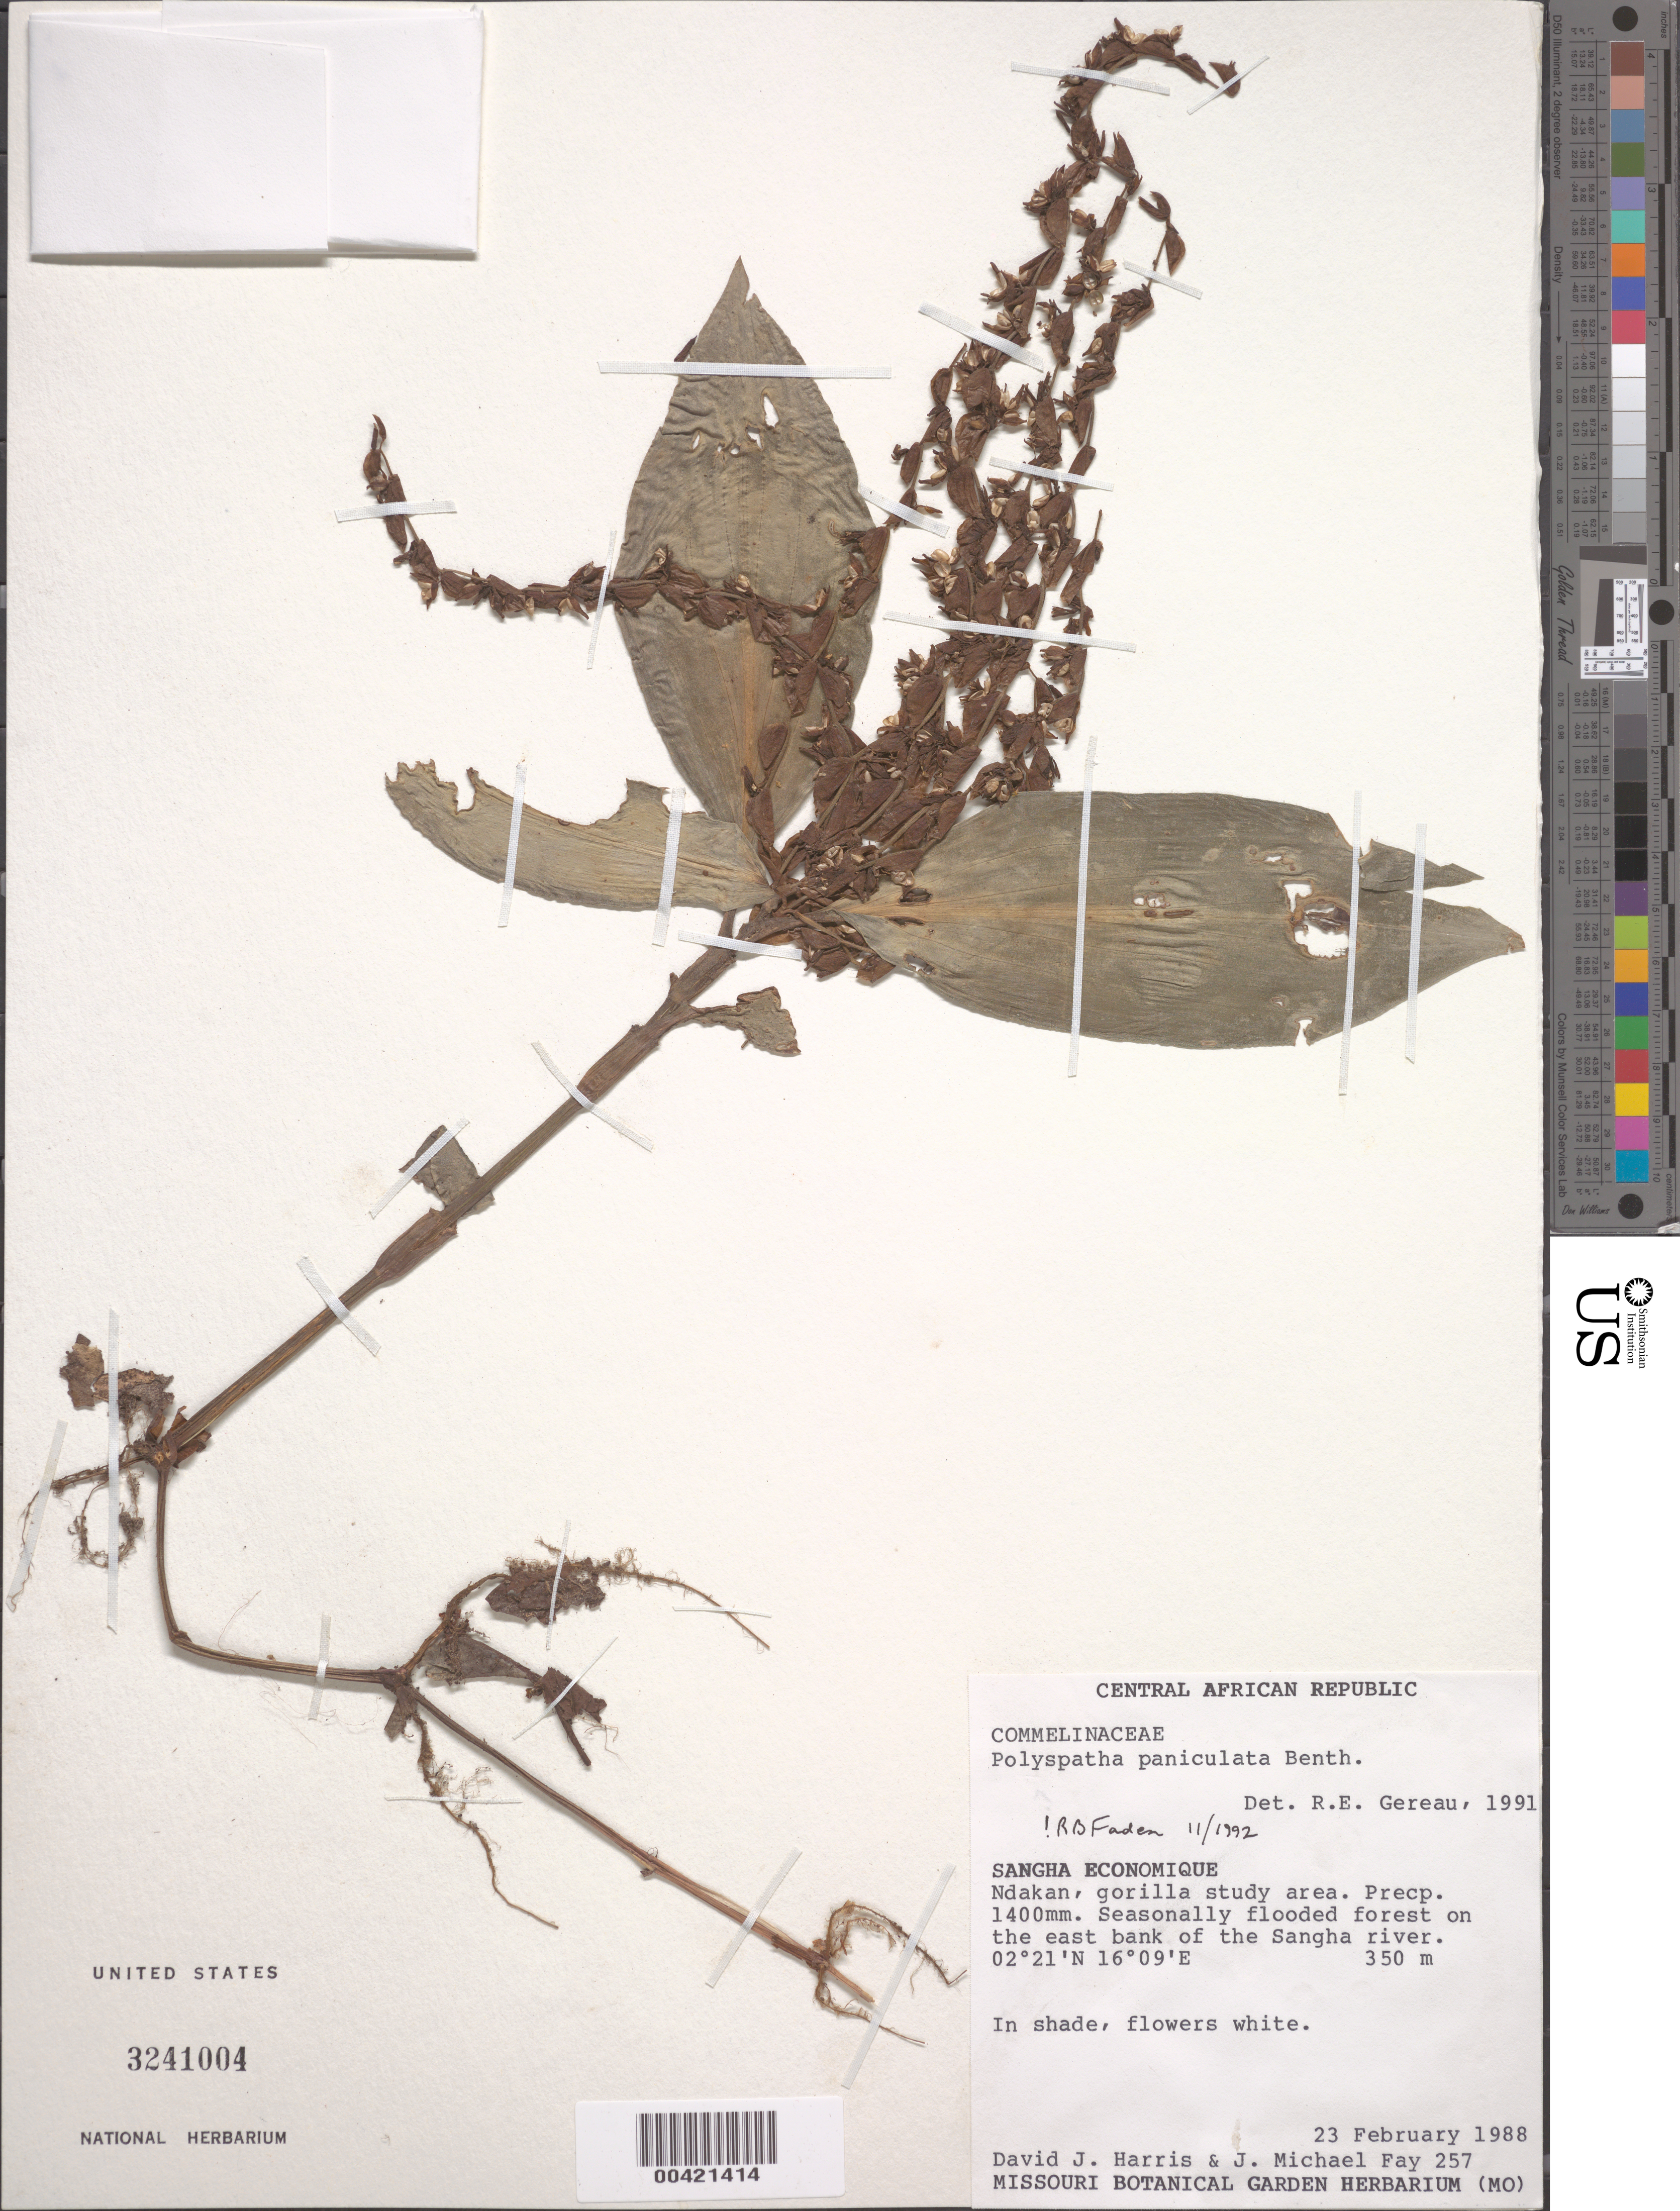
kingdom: Plantae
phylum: Tracheophyta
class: Liliopsida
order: Commelinales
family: Commelinaceae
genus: Polyspatha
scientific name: Polyspatha paniculata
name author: Benth.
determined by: Faden, Robert B., (US), Smithsonian Institution - National Museum of Natural History (UNITED STATES)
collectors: D. J. Harris & J. M. Fay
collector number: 257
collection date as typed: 23 Feb 1988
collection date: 1988-02-23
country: Central African Republic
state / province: Sangha-Mbaere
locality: Ndakan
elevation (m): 350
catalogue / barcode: US 3241004